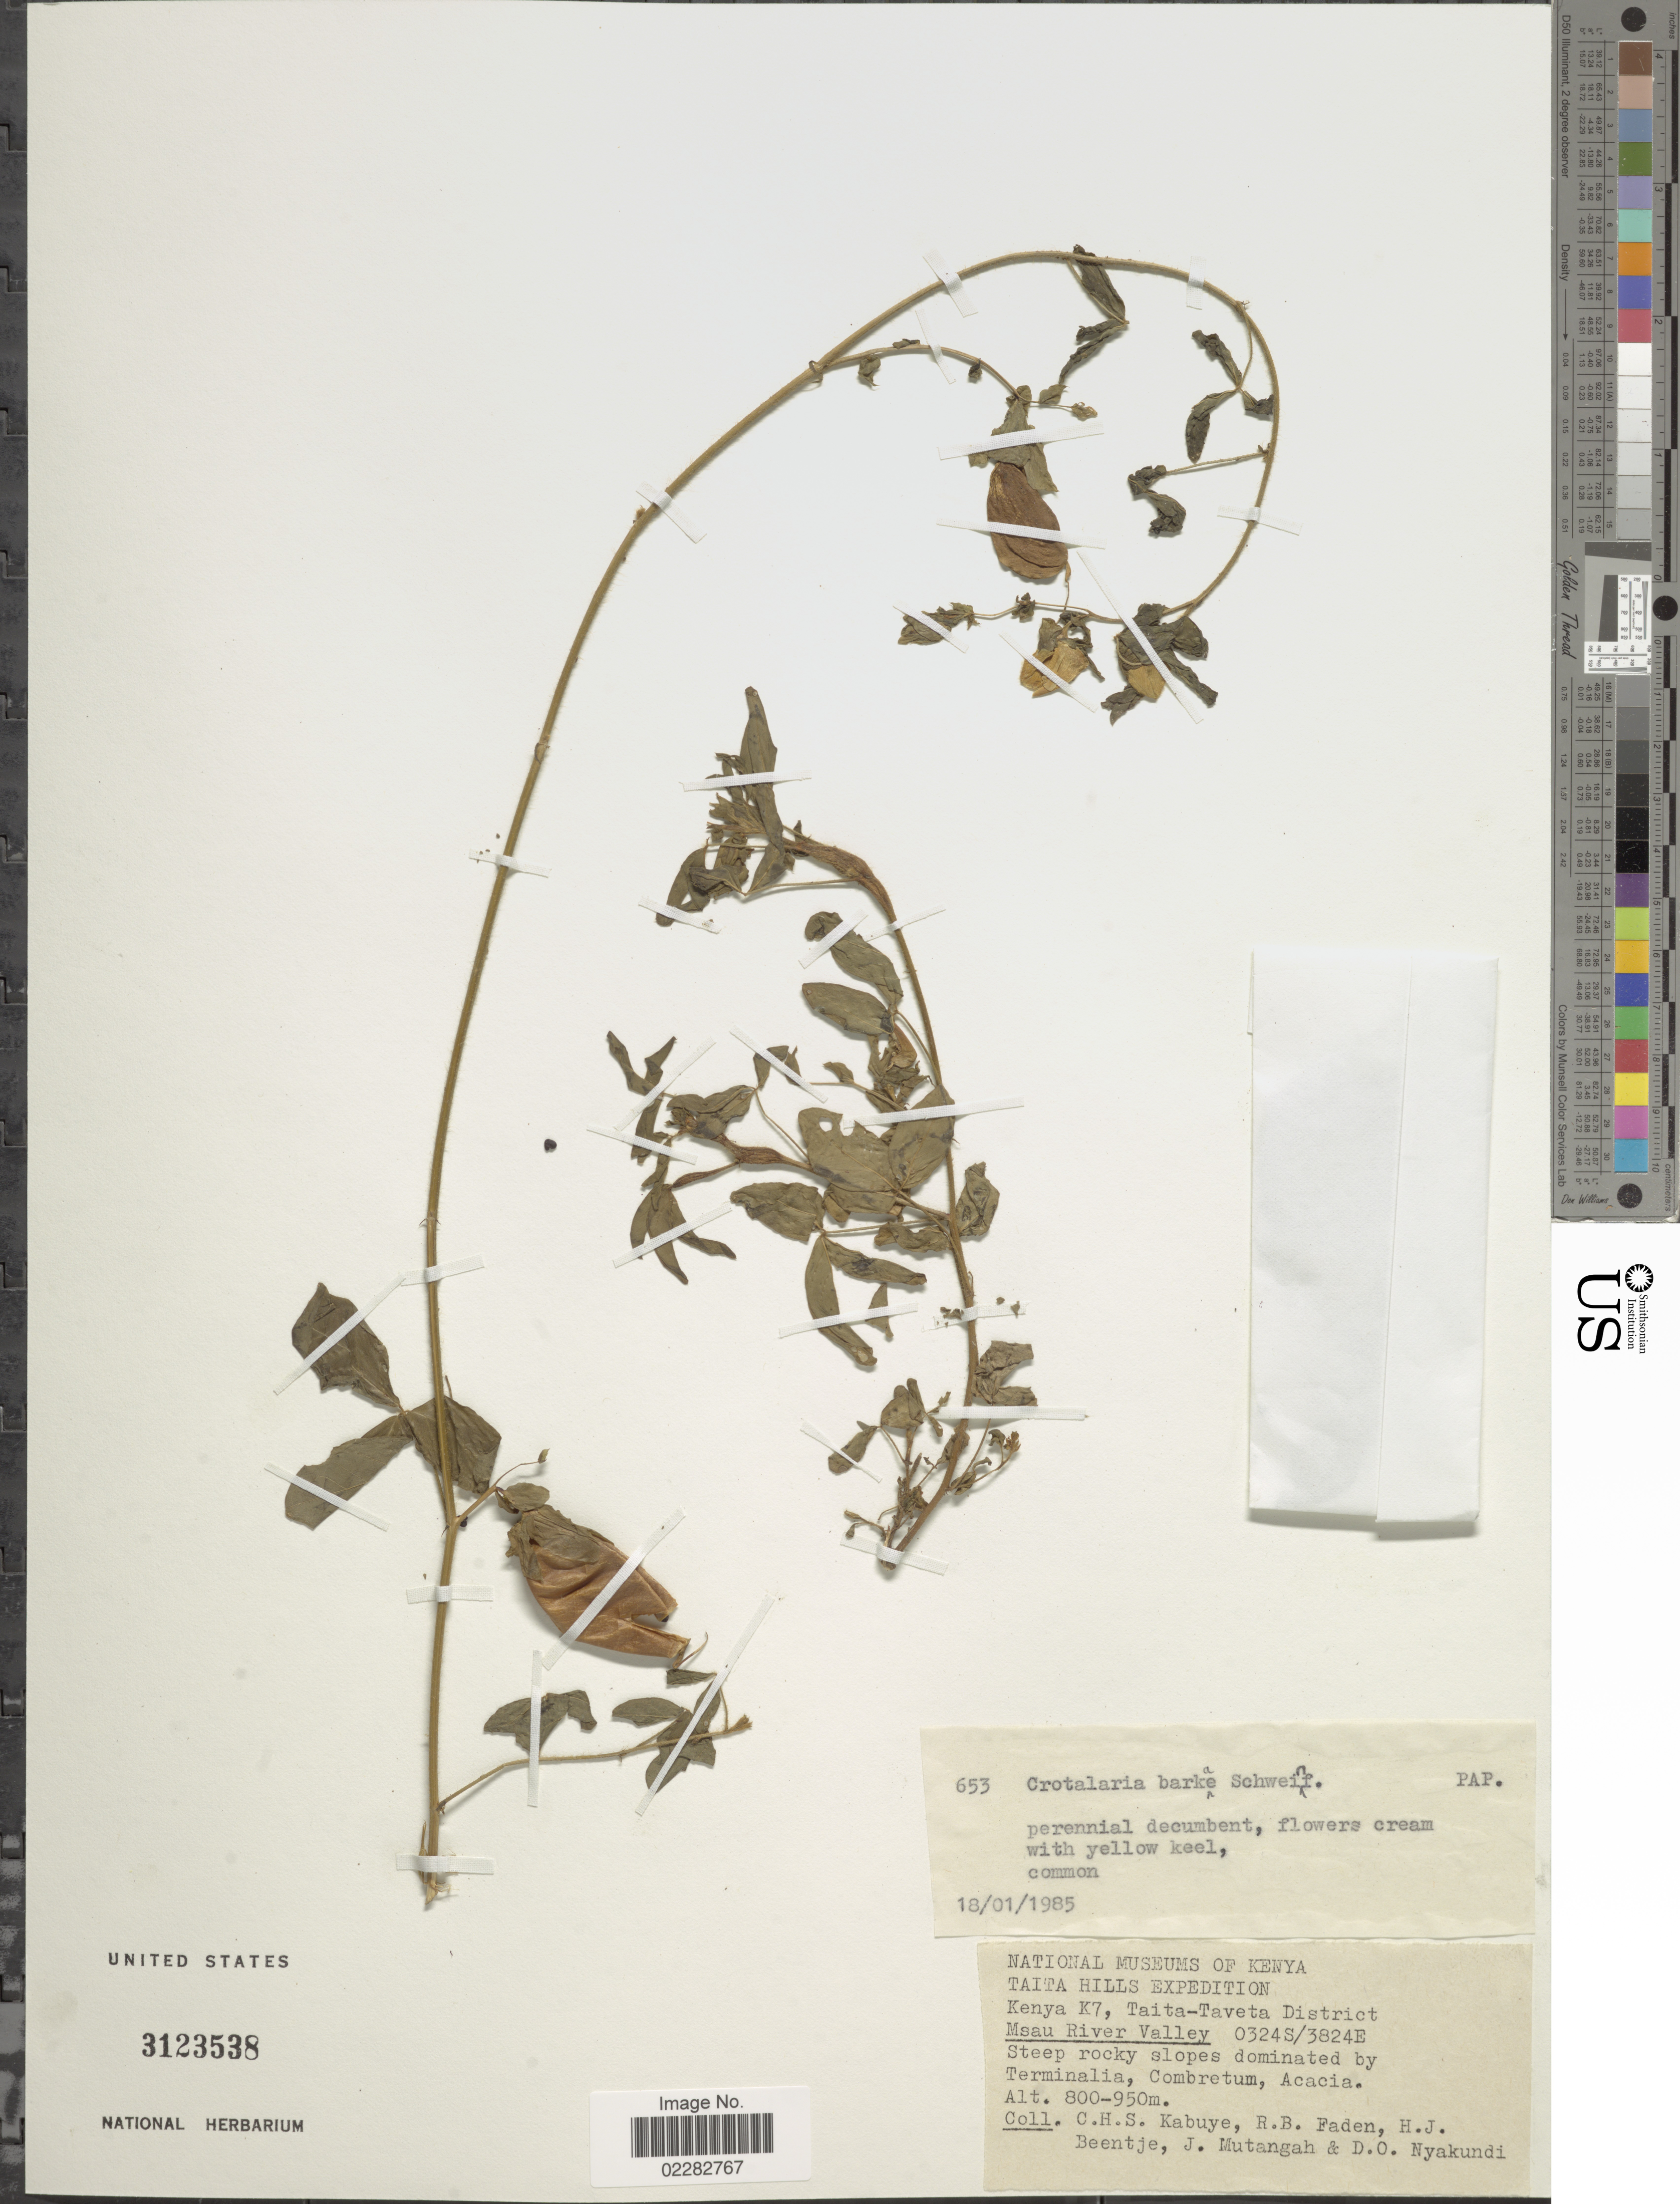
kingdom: Plantae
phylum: Tracheophyta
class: Magnoliopsida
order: Fabales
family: Fabaceae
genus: Crotalaria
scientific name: Crotalaria barkae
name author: Schweinf.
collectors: C. Kabuye, R. B. Faden, H. J. Beentje, J. Mutangah & D. Nyakundi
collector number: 653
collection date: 1985-01-18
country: Kenya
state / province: Taita Taveta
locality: Taita hills, Kenya K7, msau River Valley, steep rocky slopes.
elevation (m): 800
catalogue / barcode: US 3123538